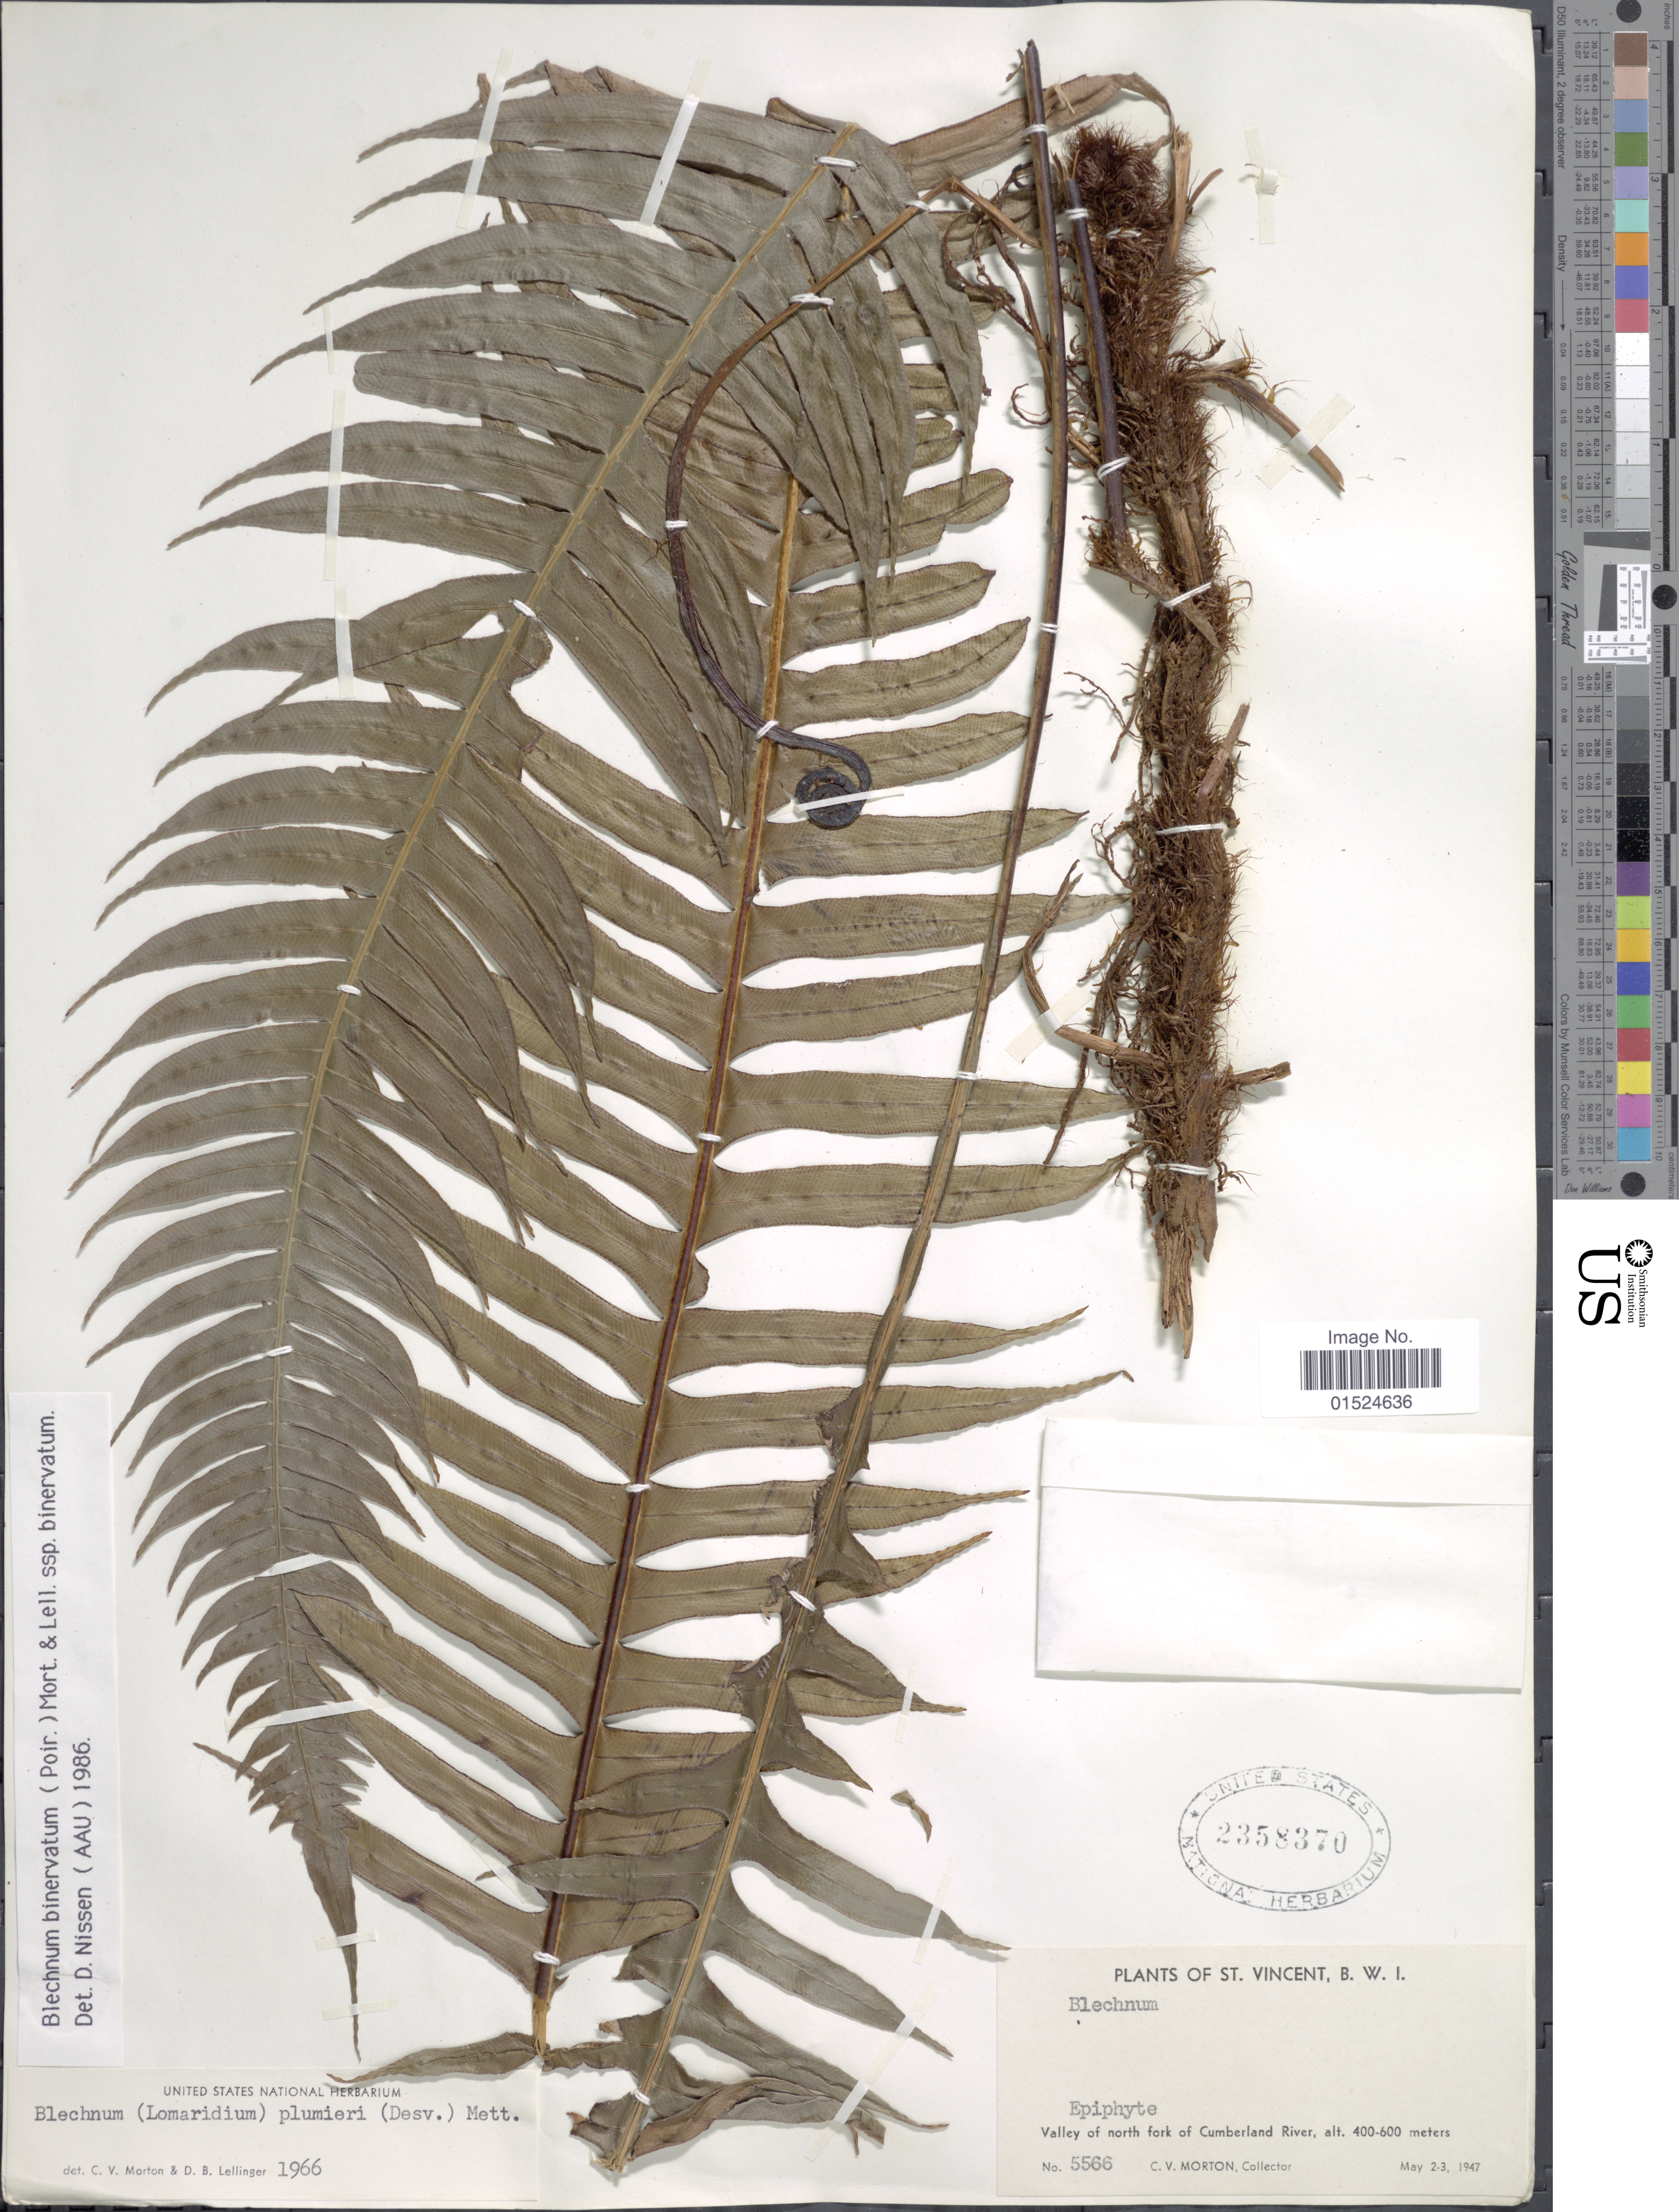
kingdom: Plantae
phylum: Tracheophyta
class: Polypodiopsida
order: Polypodiales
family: Blechnaceae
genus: Blechnum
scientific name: Blechnum binervatum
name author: (Poir.) C.V. Morton & Lellinger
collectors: C. V. Morton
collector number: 5566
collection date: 1947-05-02/1947-05-03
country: St. Vincent - Grenadines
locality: St. Vincent, B.W.I., Valley of north fork of Cumberland River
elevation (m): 400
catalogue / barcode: US 2358370